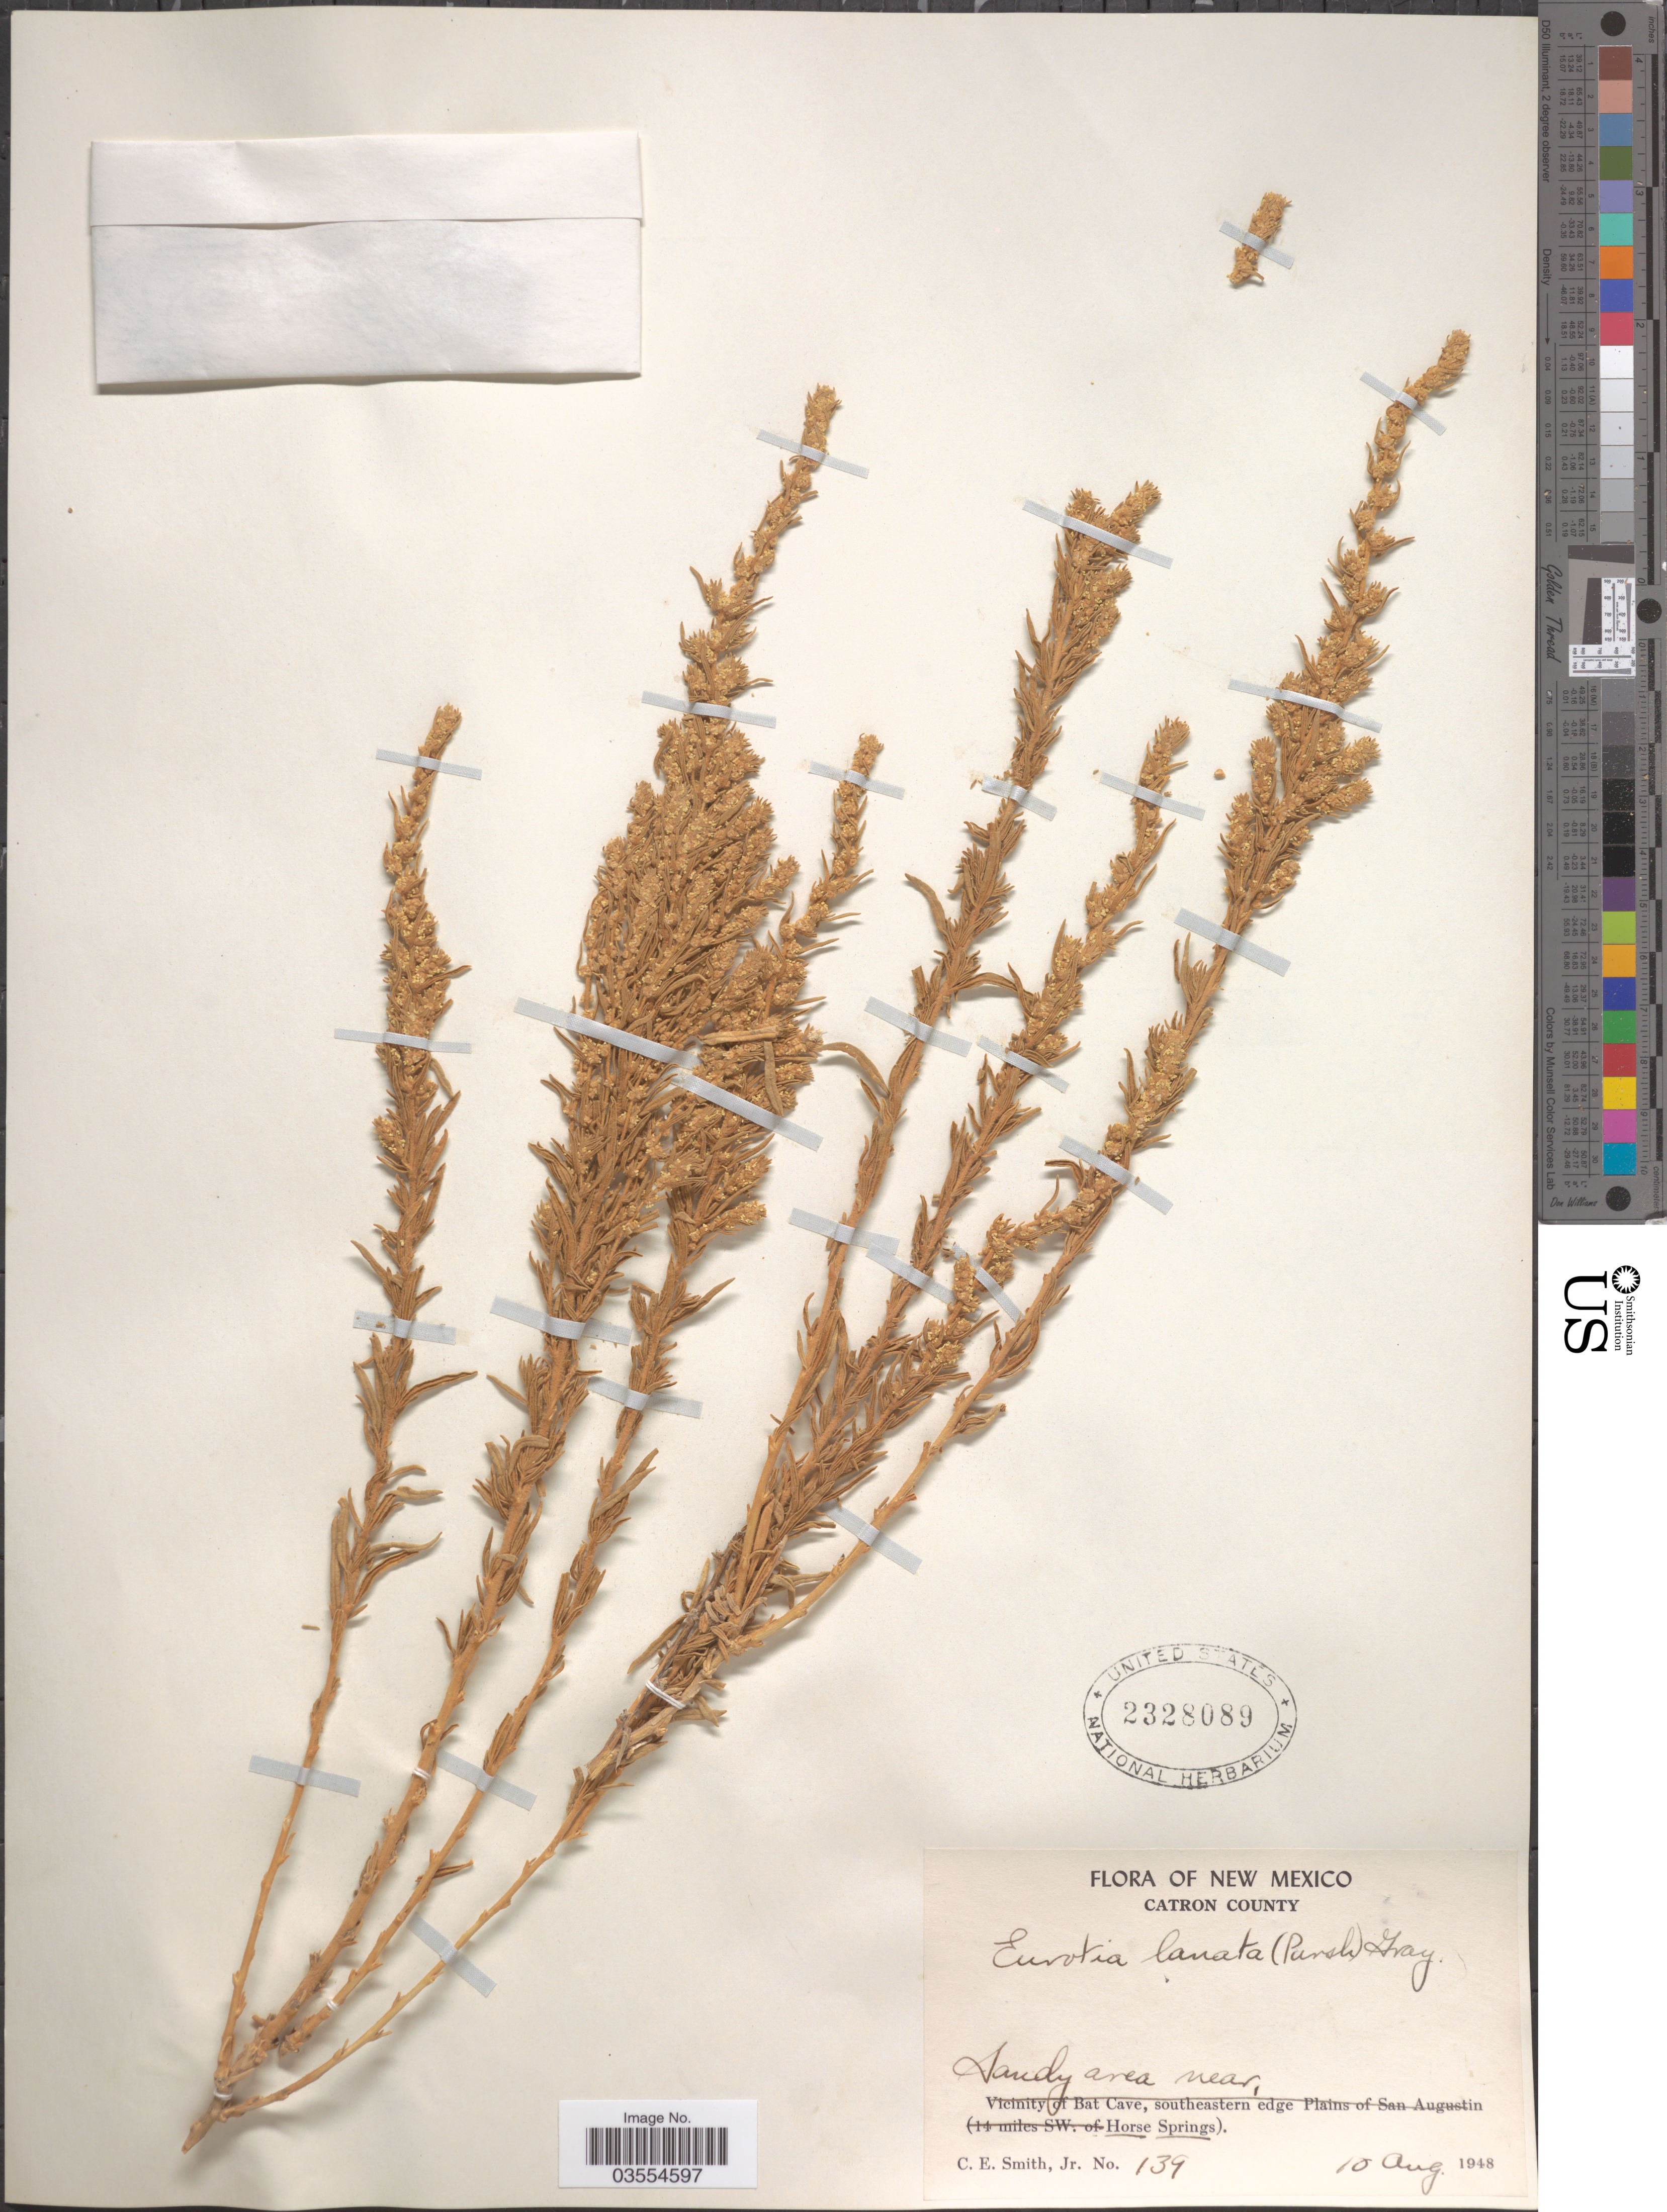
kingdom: Plantae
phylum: Tracheophyta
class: Magnoliopsida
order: Caryophyllales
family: Amaranthaceae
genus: Krascheninnikovia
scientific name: Krascheninnikovia lanata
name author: (Pursh) A. Meeuse & A.Smit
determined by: U.S. National Herbarium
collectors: C. E. Smith Jr.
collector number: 139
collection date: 1948-08-10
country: United States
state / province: New Mexico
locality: Catron County. Near Horse Springs.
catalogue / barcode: US 2328089